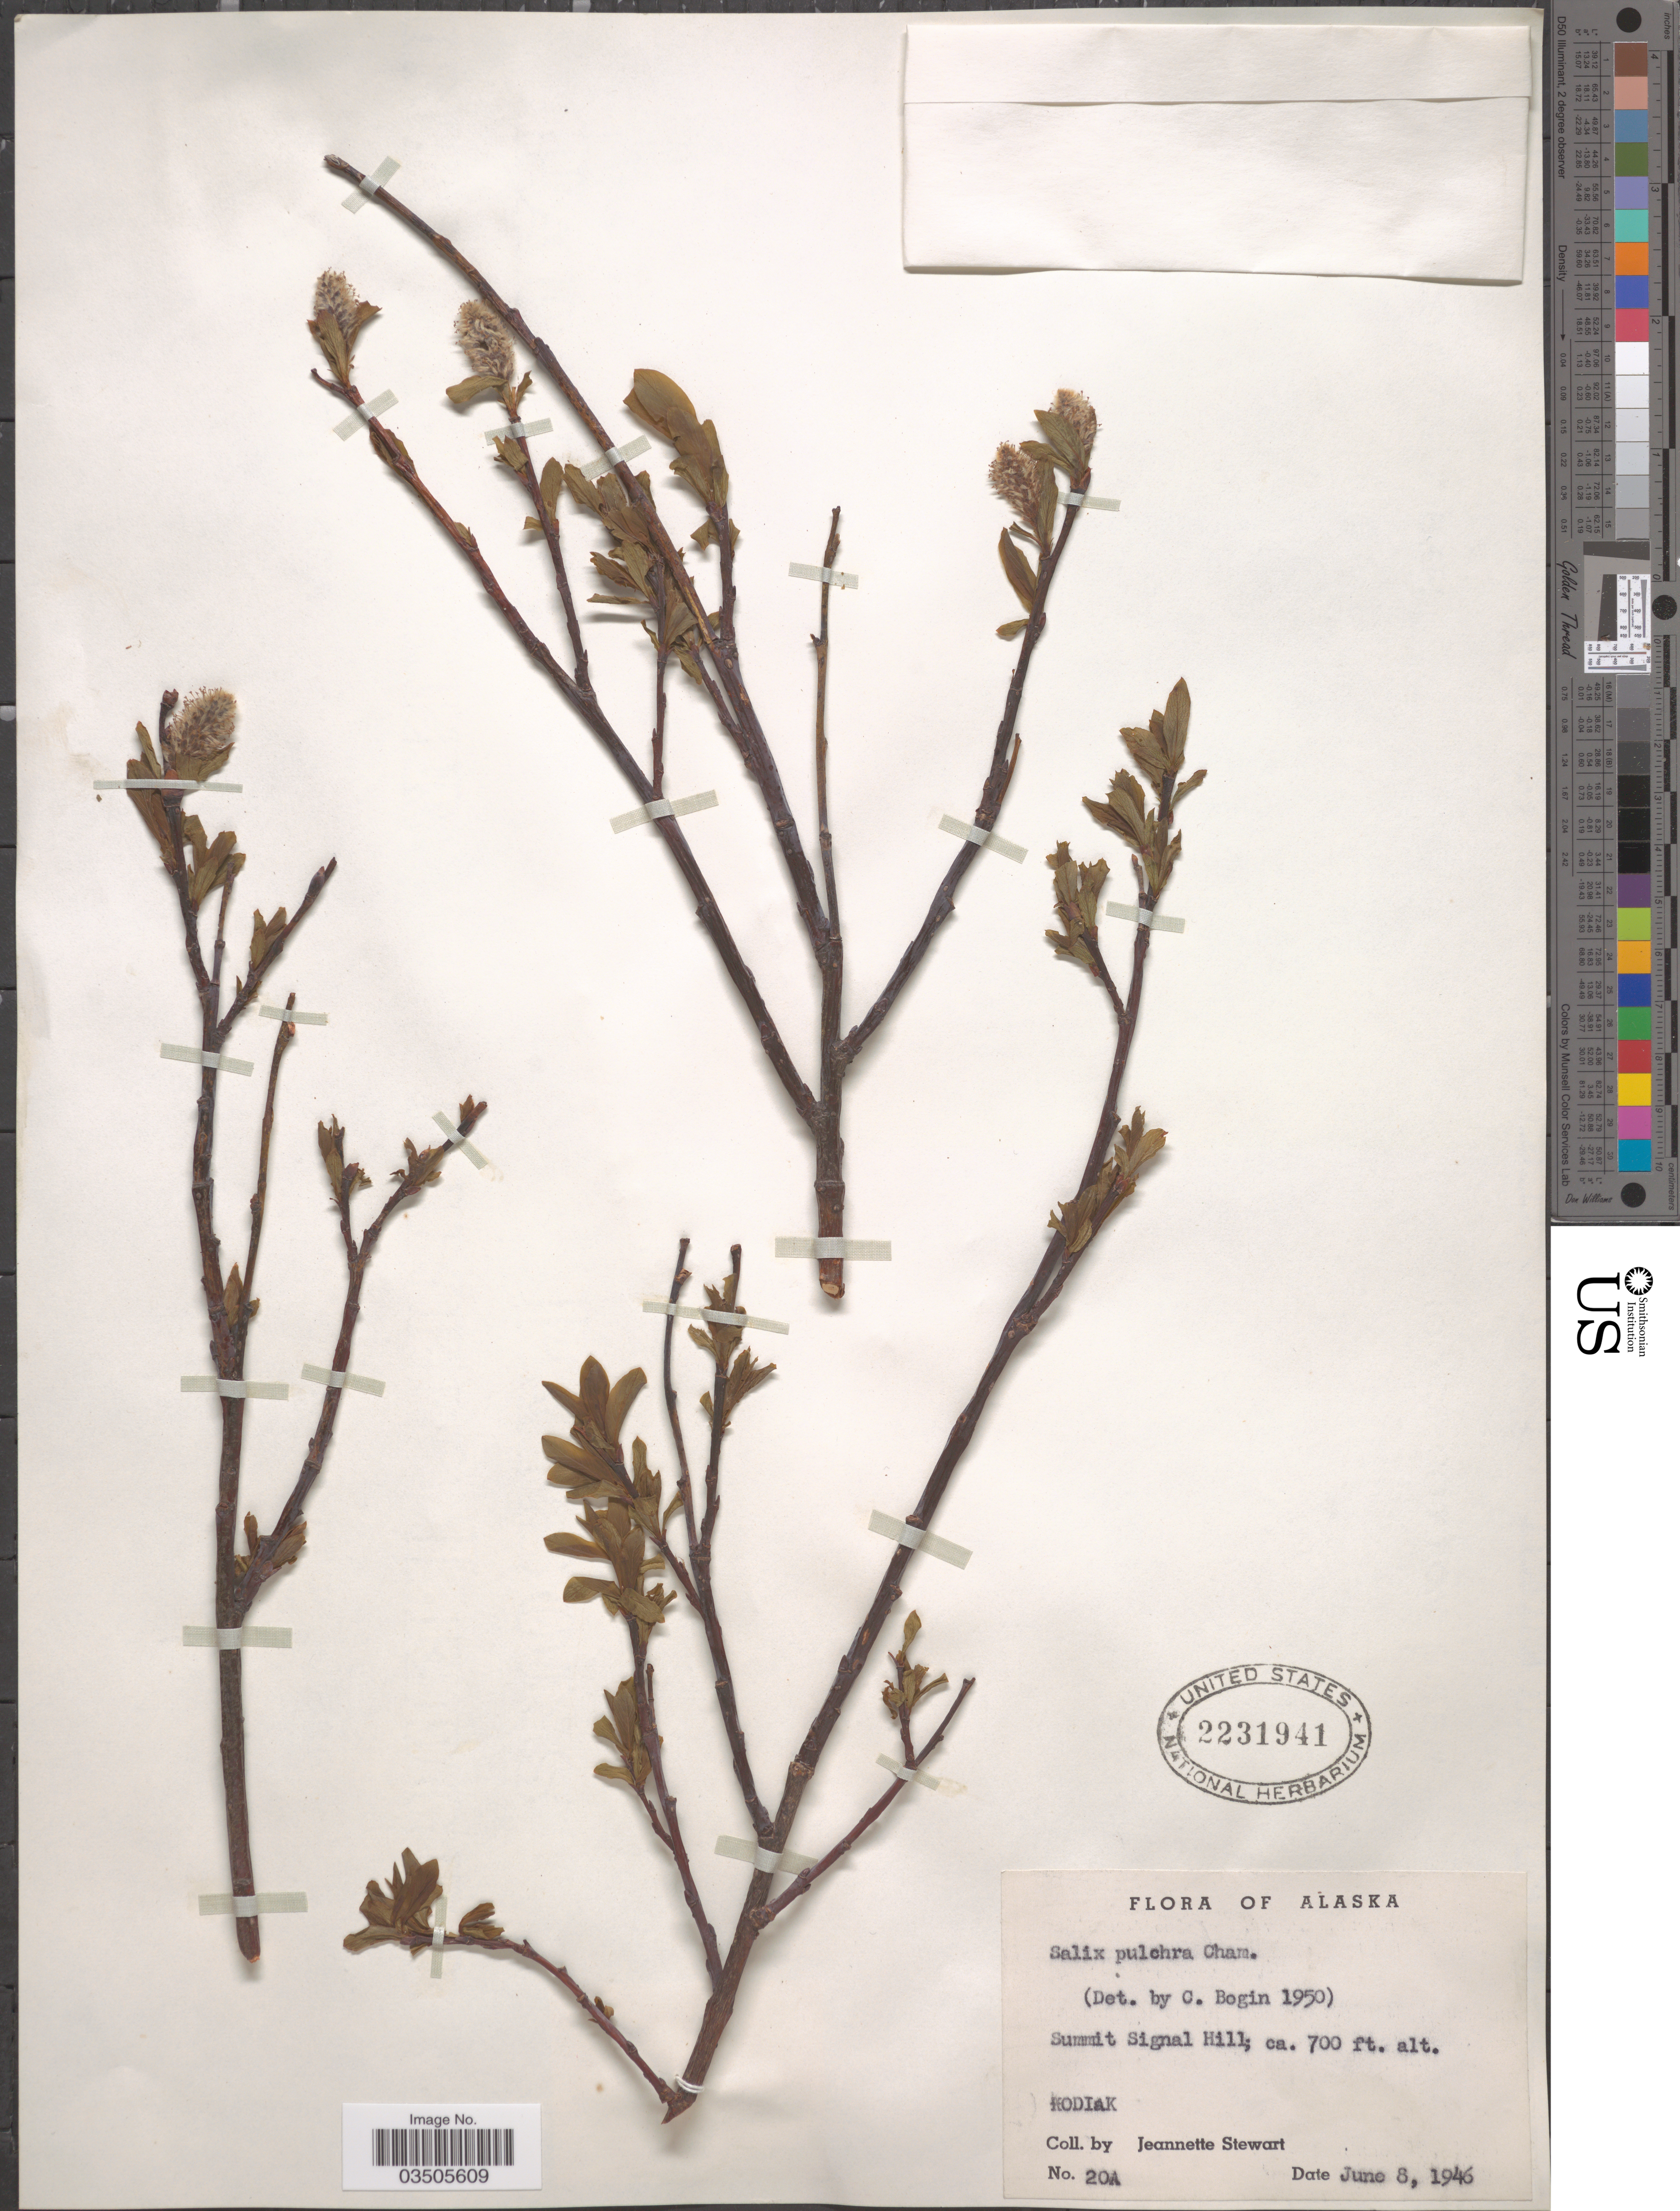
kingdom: Plantae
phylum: Tracheophyta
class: Magnoliopsida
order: Malpighiales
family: Salicaceae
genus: Salix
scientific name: Salix pulchra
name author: Cham.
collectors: J. Stewart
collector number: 20A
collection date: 1946-06-08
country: United States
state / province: Alaska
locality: Summit Signal Hill. Kodiak.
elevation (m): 213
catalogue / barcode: US 2231941